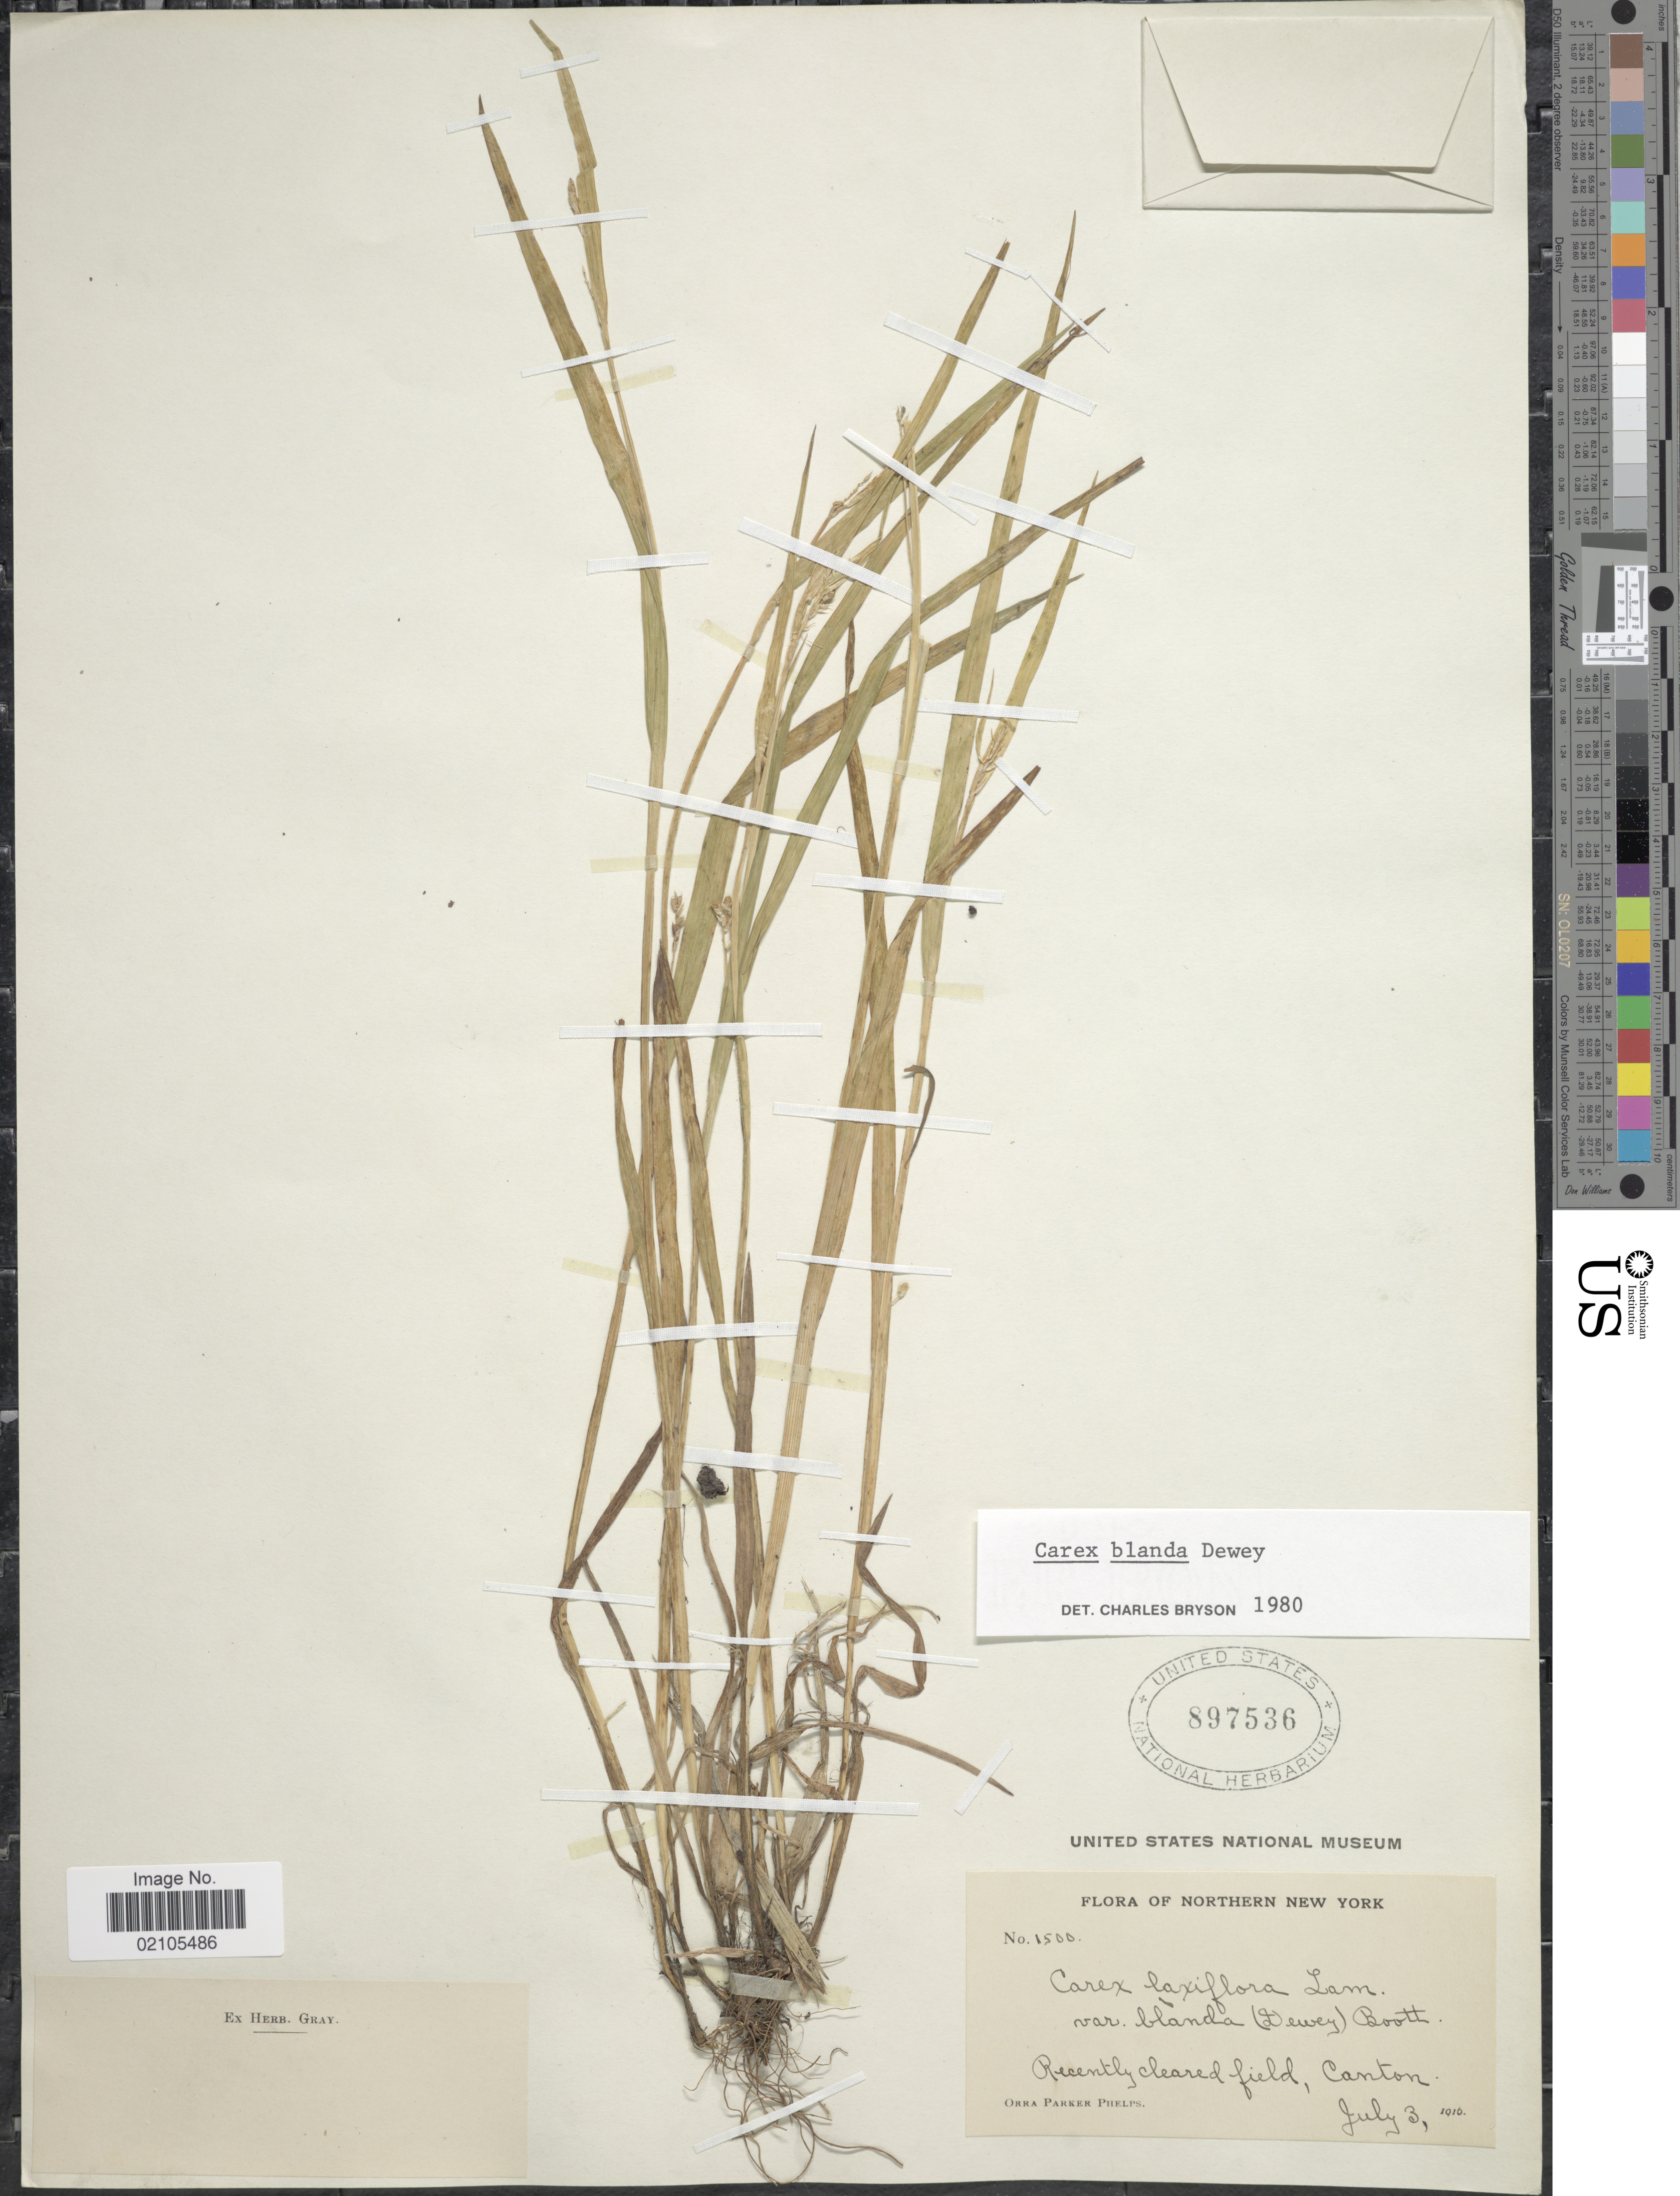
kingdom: Plantae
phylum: Tracheophyta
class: Liliopsida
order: Poales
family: Cyperaceae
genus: Carex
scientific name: Carex blanda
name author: Dewey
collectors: O. P. Phelps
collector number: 1500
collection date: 1916-07-03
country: United States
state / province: New York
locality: Northern New York, Recently cleared field, Canton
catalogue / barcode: US 897536